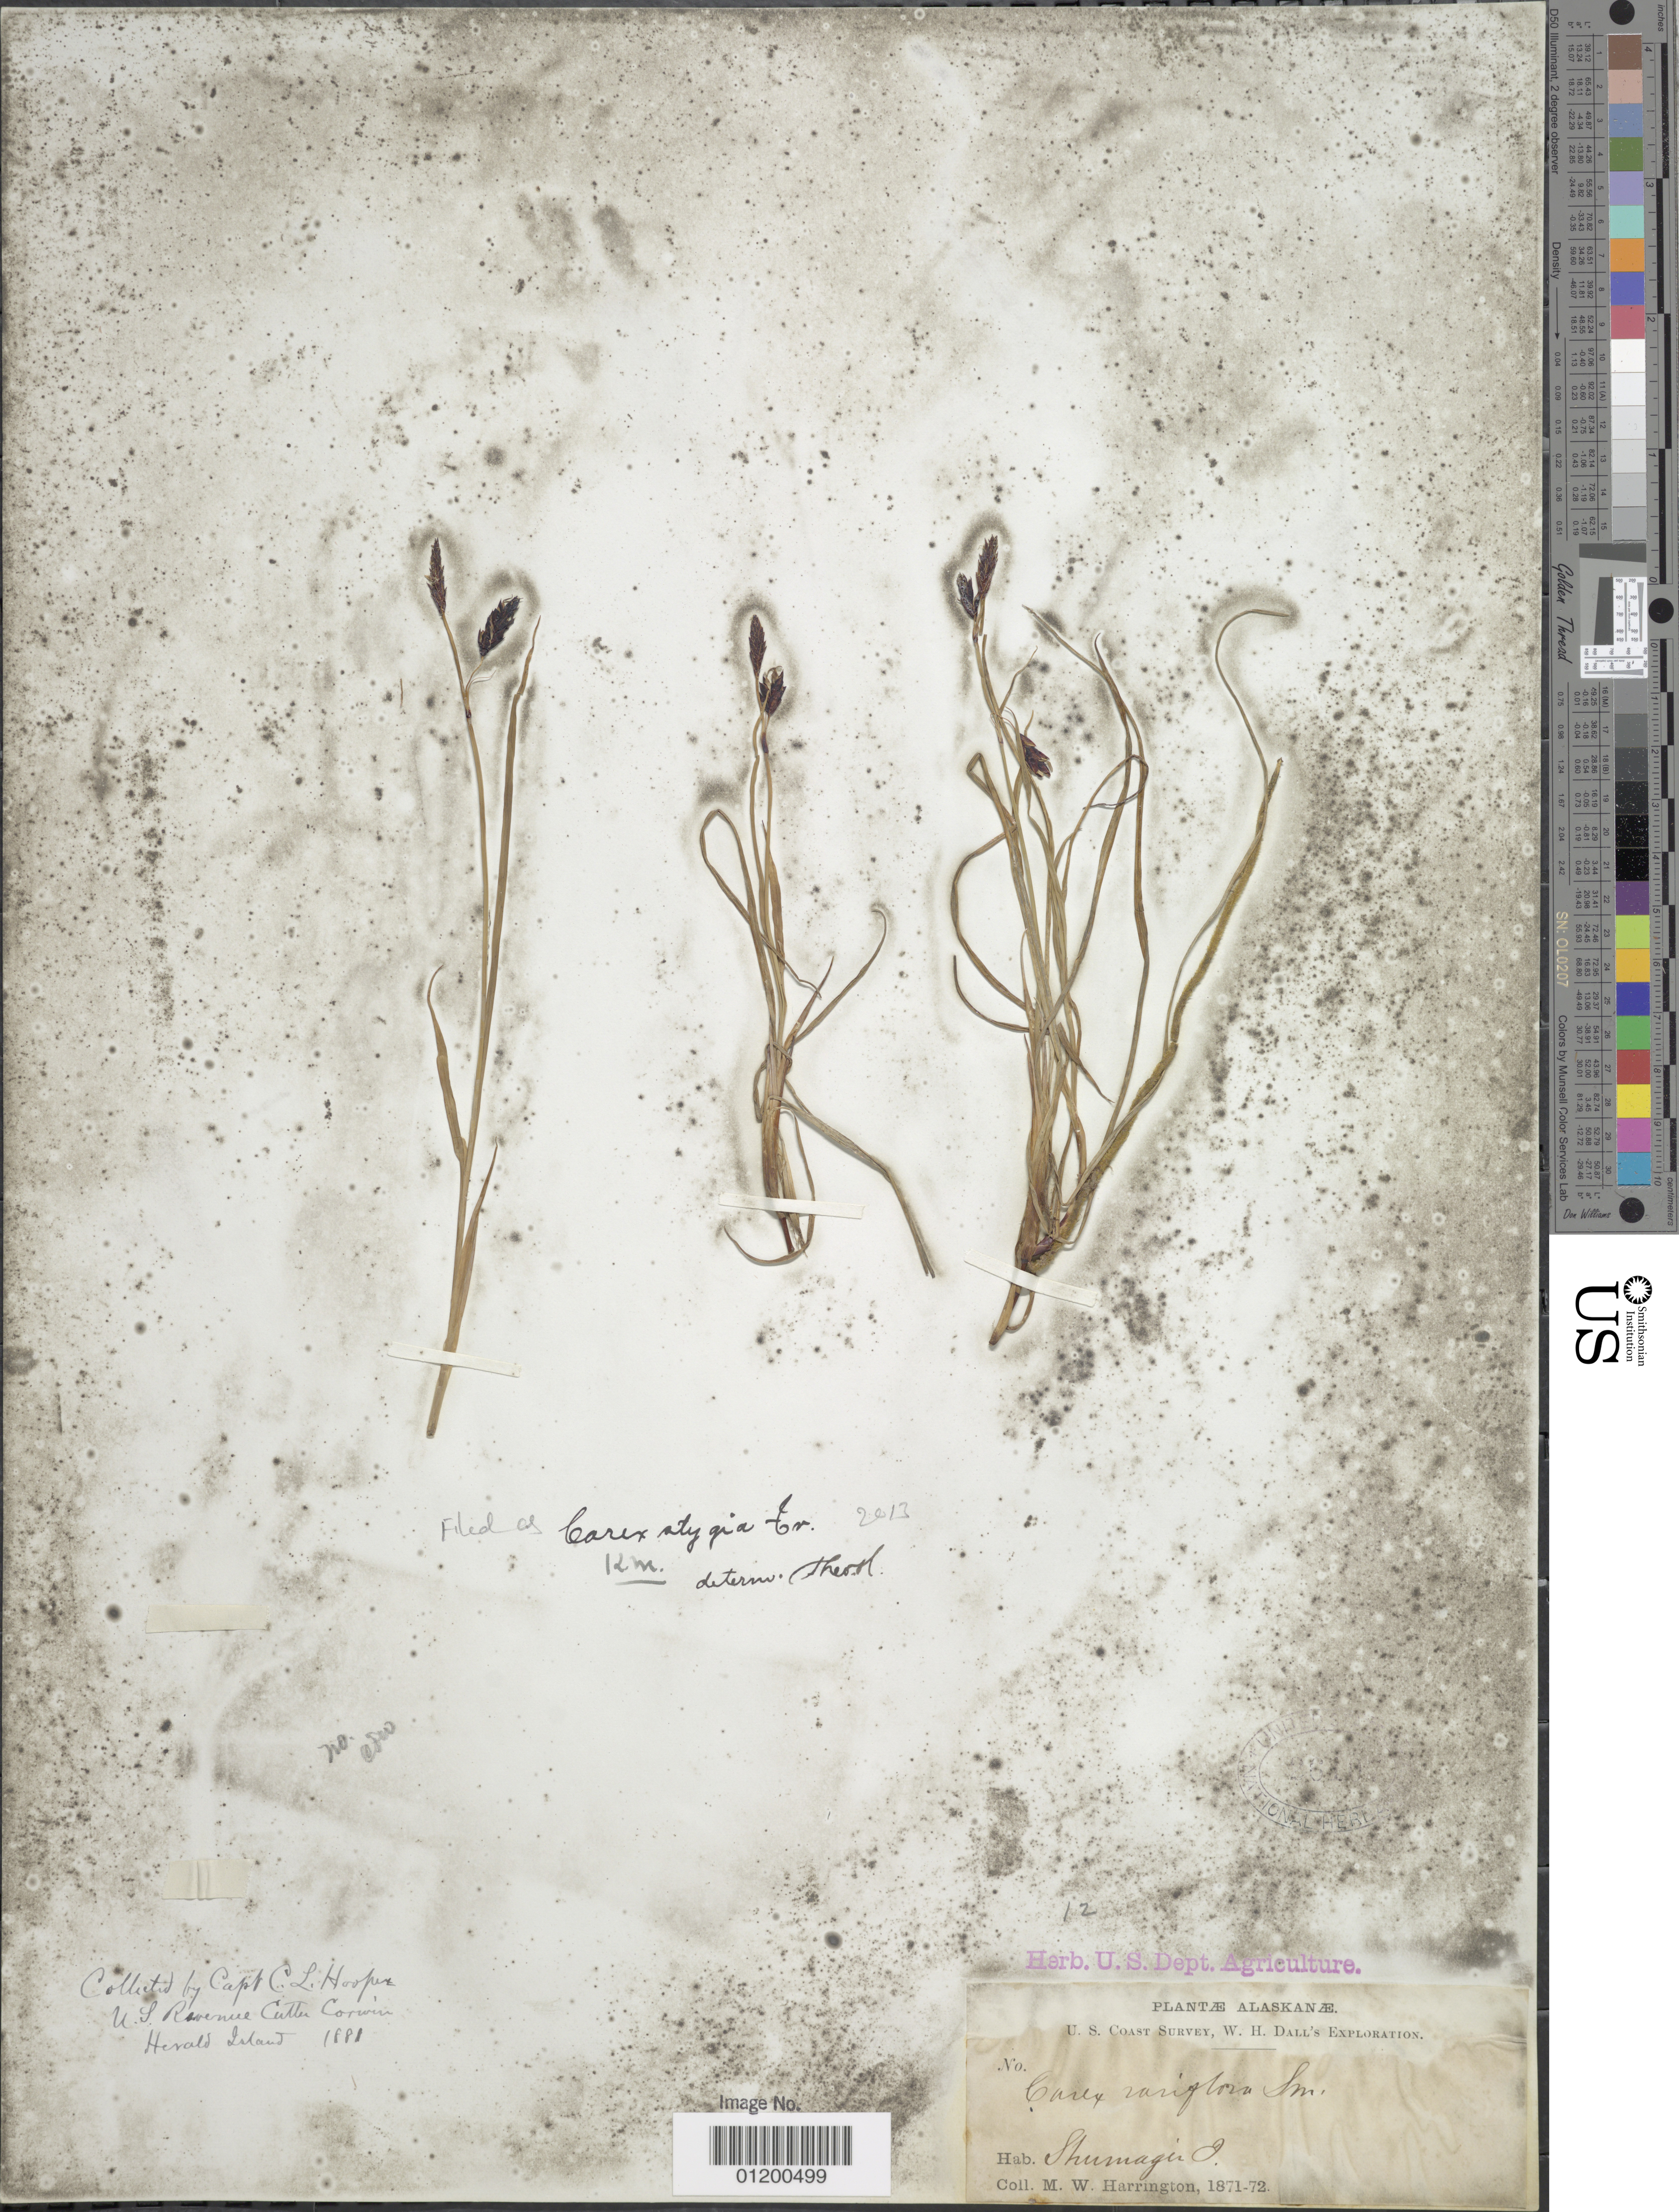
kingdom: Plantae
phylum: Tracheophyta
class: Liliopsida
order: Poales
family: Cyperaceae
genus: Carex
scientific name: Carex x stygia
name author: Fr.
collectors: M. W. Harrington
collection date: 1871/1872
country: United States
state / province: Alaska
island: Shumagin Is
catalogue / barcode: US 26797